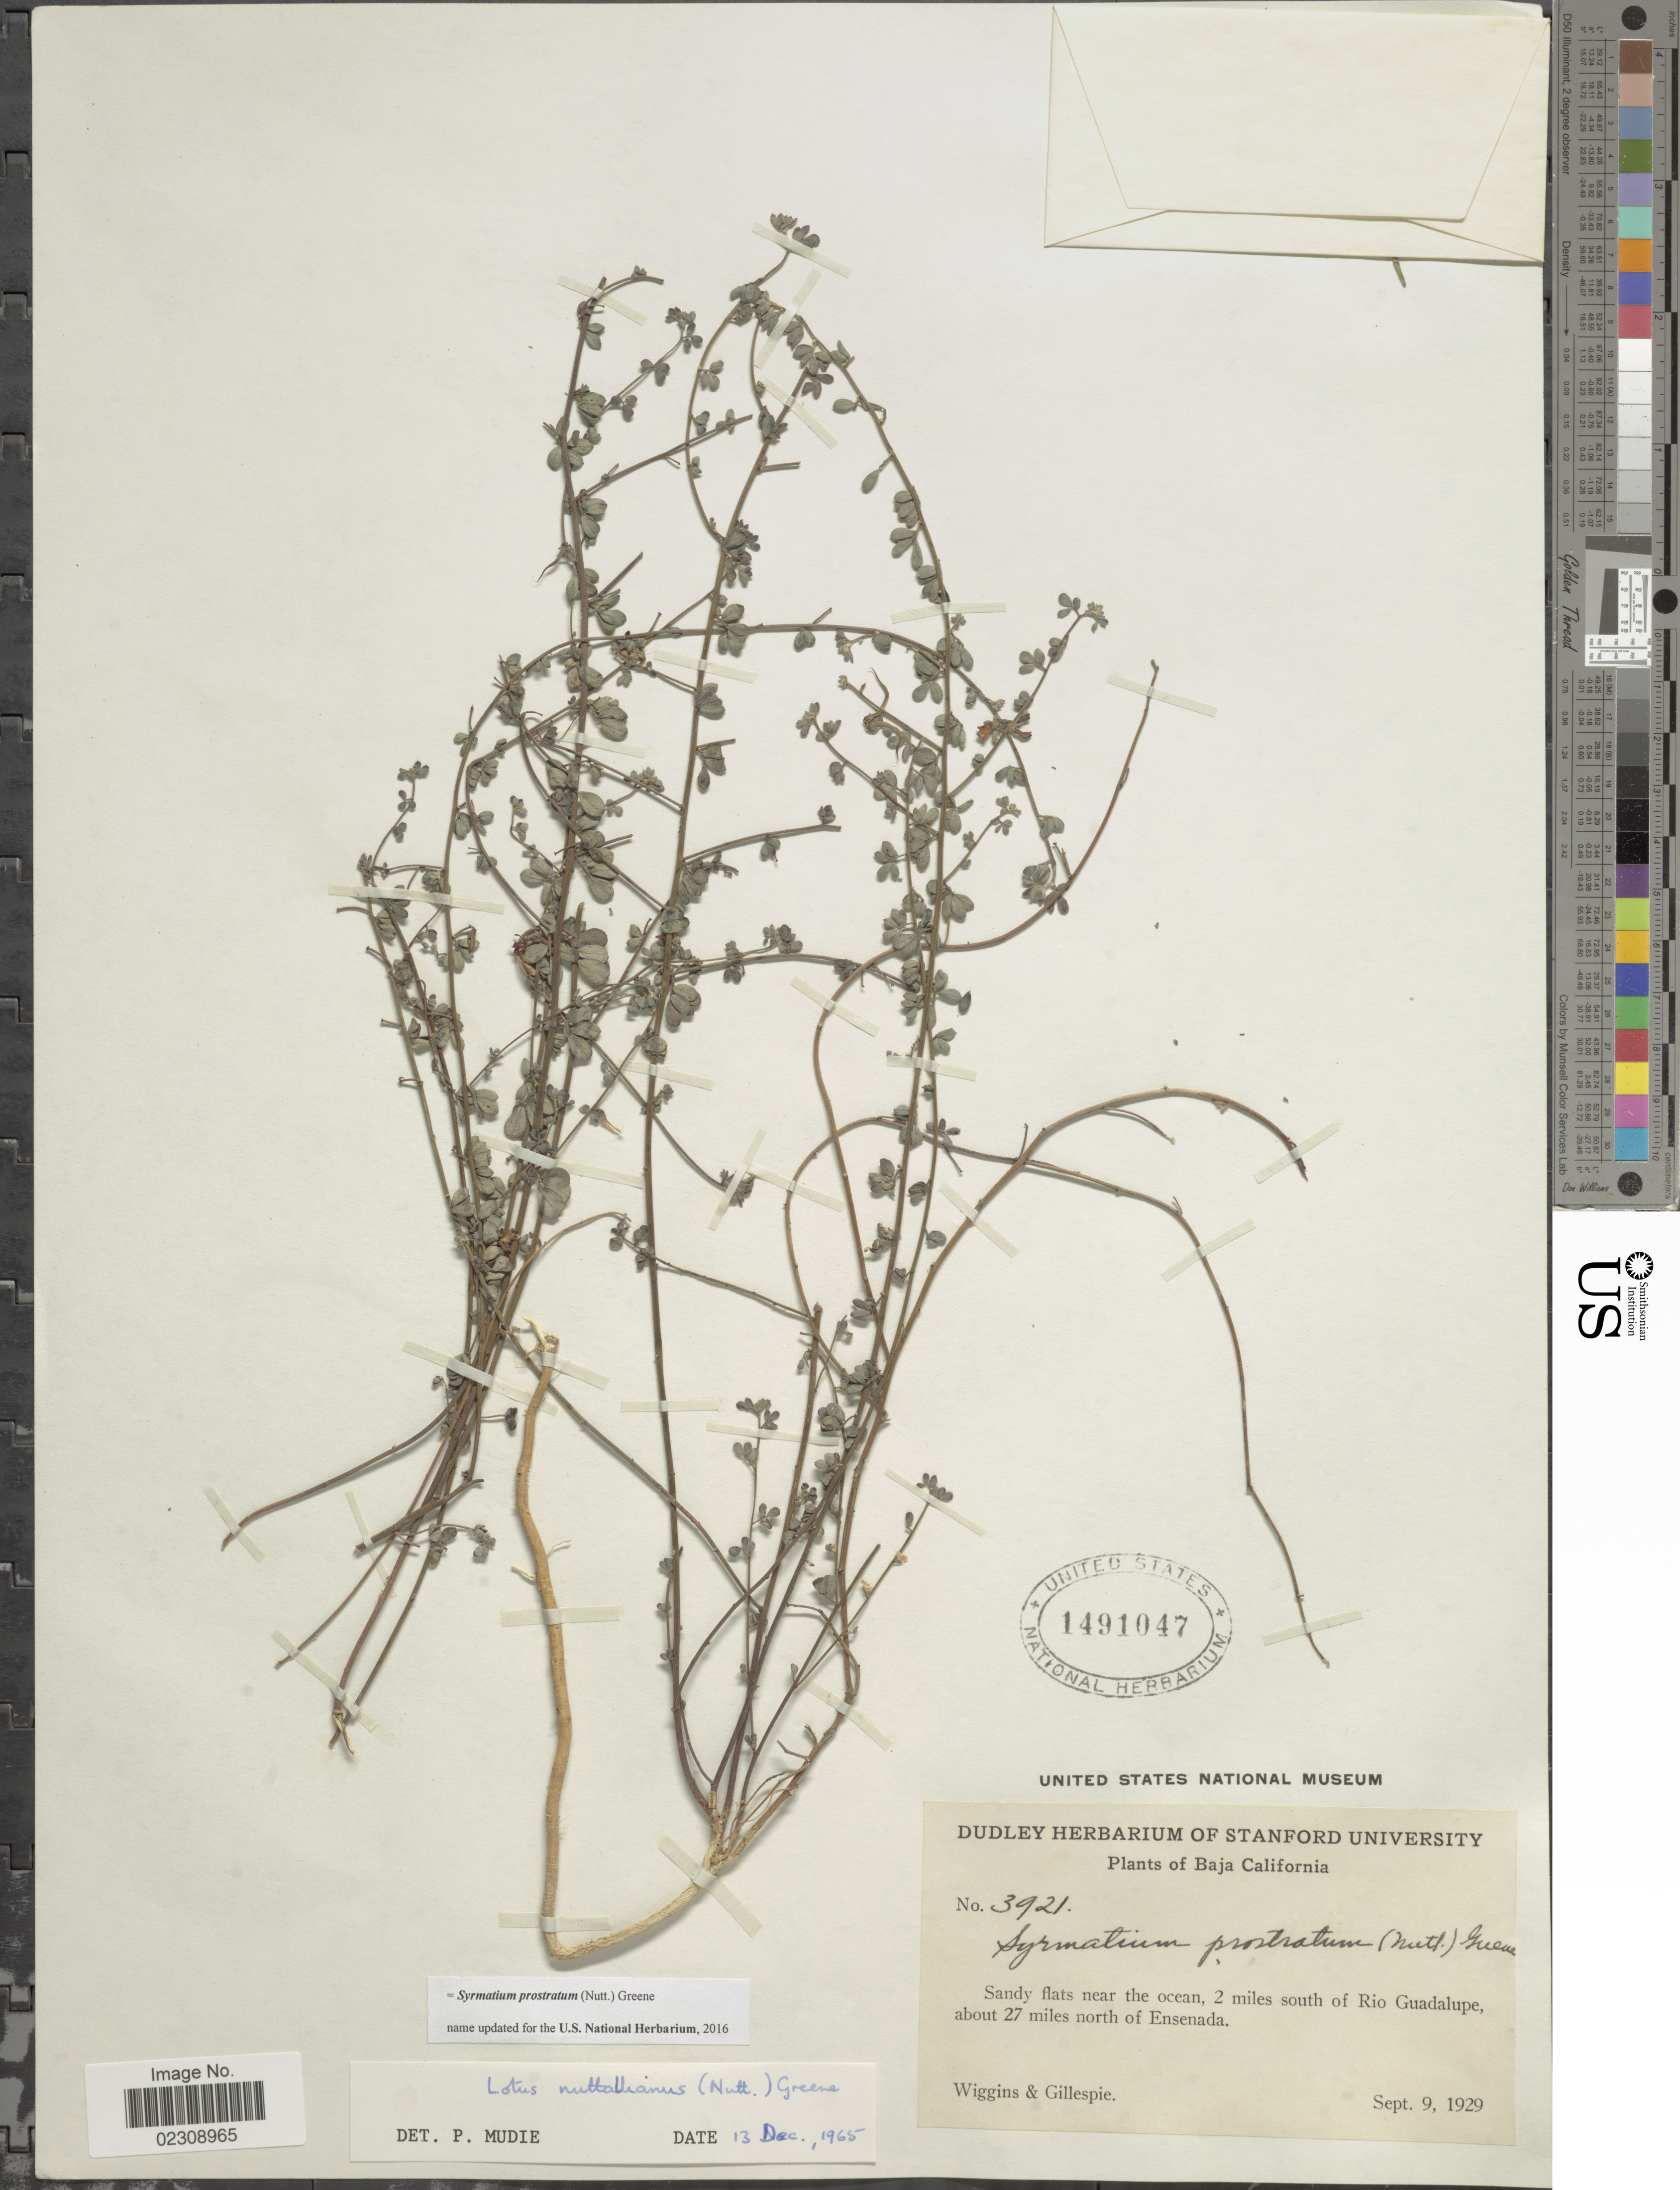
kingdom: Plantae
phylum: Tracheophyta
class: Magnoliopsida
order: Fabales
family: Fabaceae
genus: Syrmatium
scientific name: Syrmatium prostratum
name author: (Nutt.) Greene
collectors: -- Wiggins & -- Gillespie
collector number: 3921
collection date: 1929-09-09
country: Mexico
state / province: Baja California Norte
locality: Sandy flats near the ocean, 2 miles south of Rio Guadalupe, about 27 miles north of Ensenada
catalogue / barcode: US 1491047